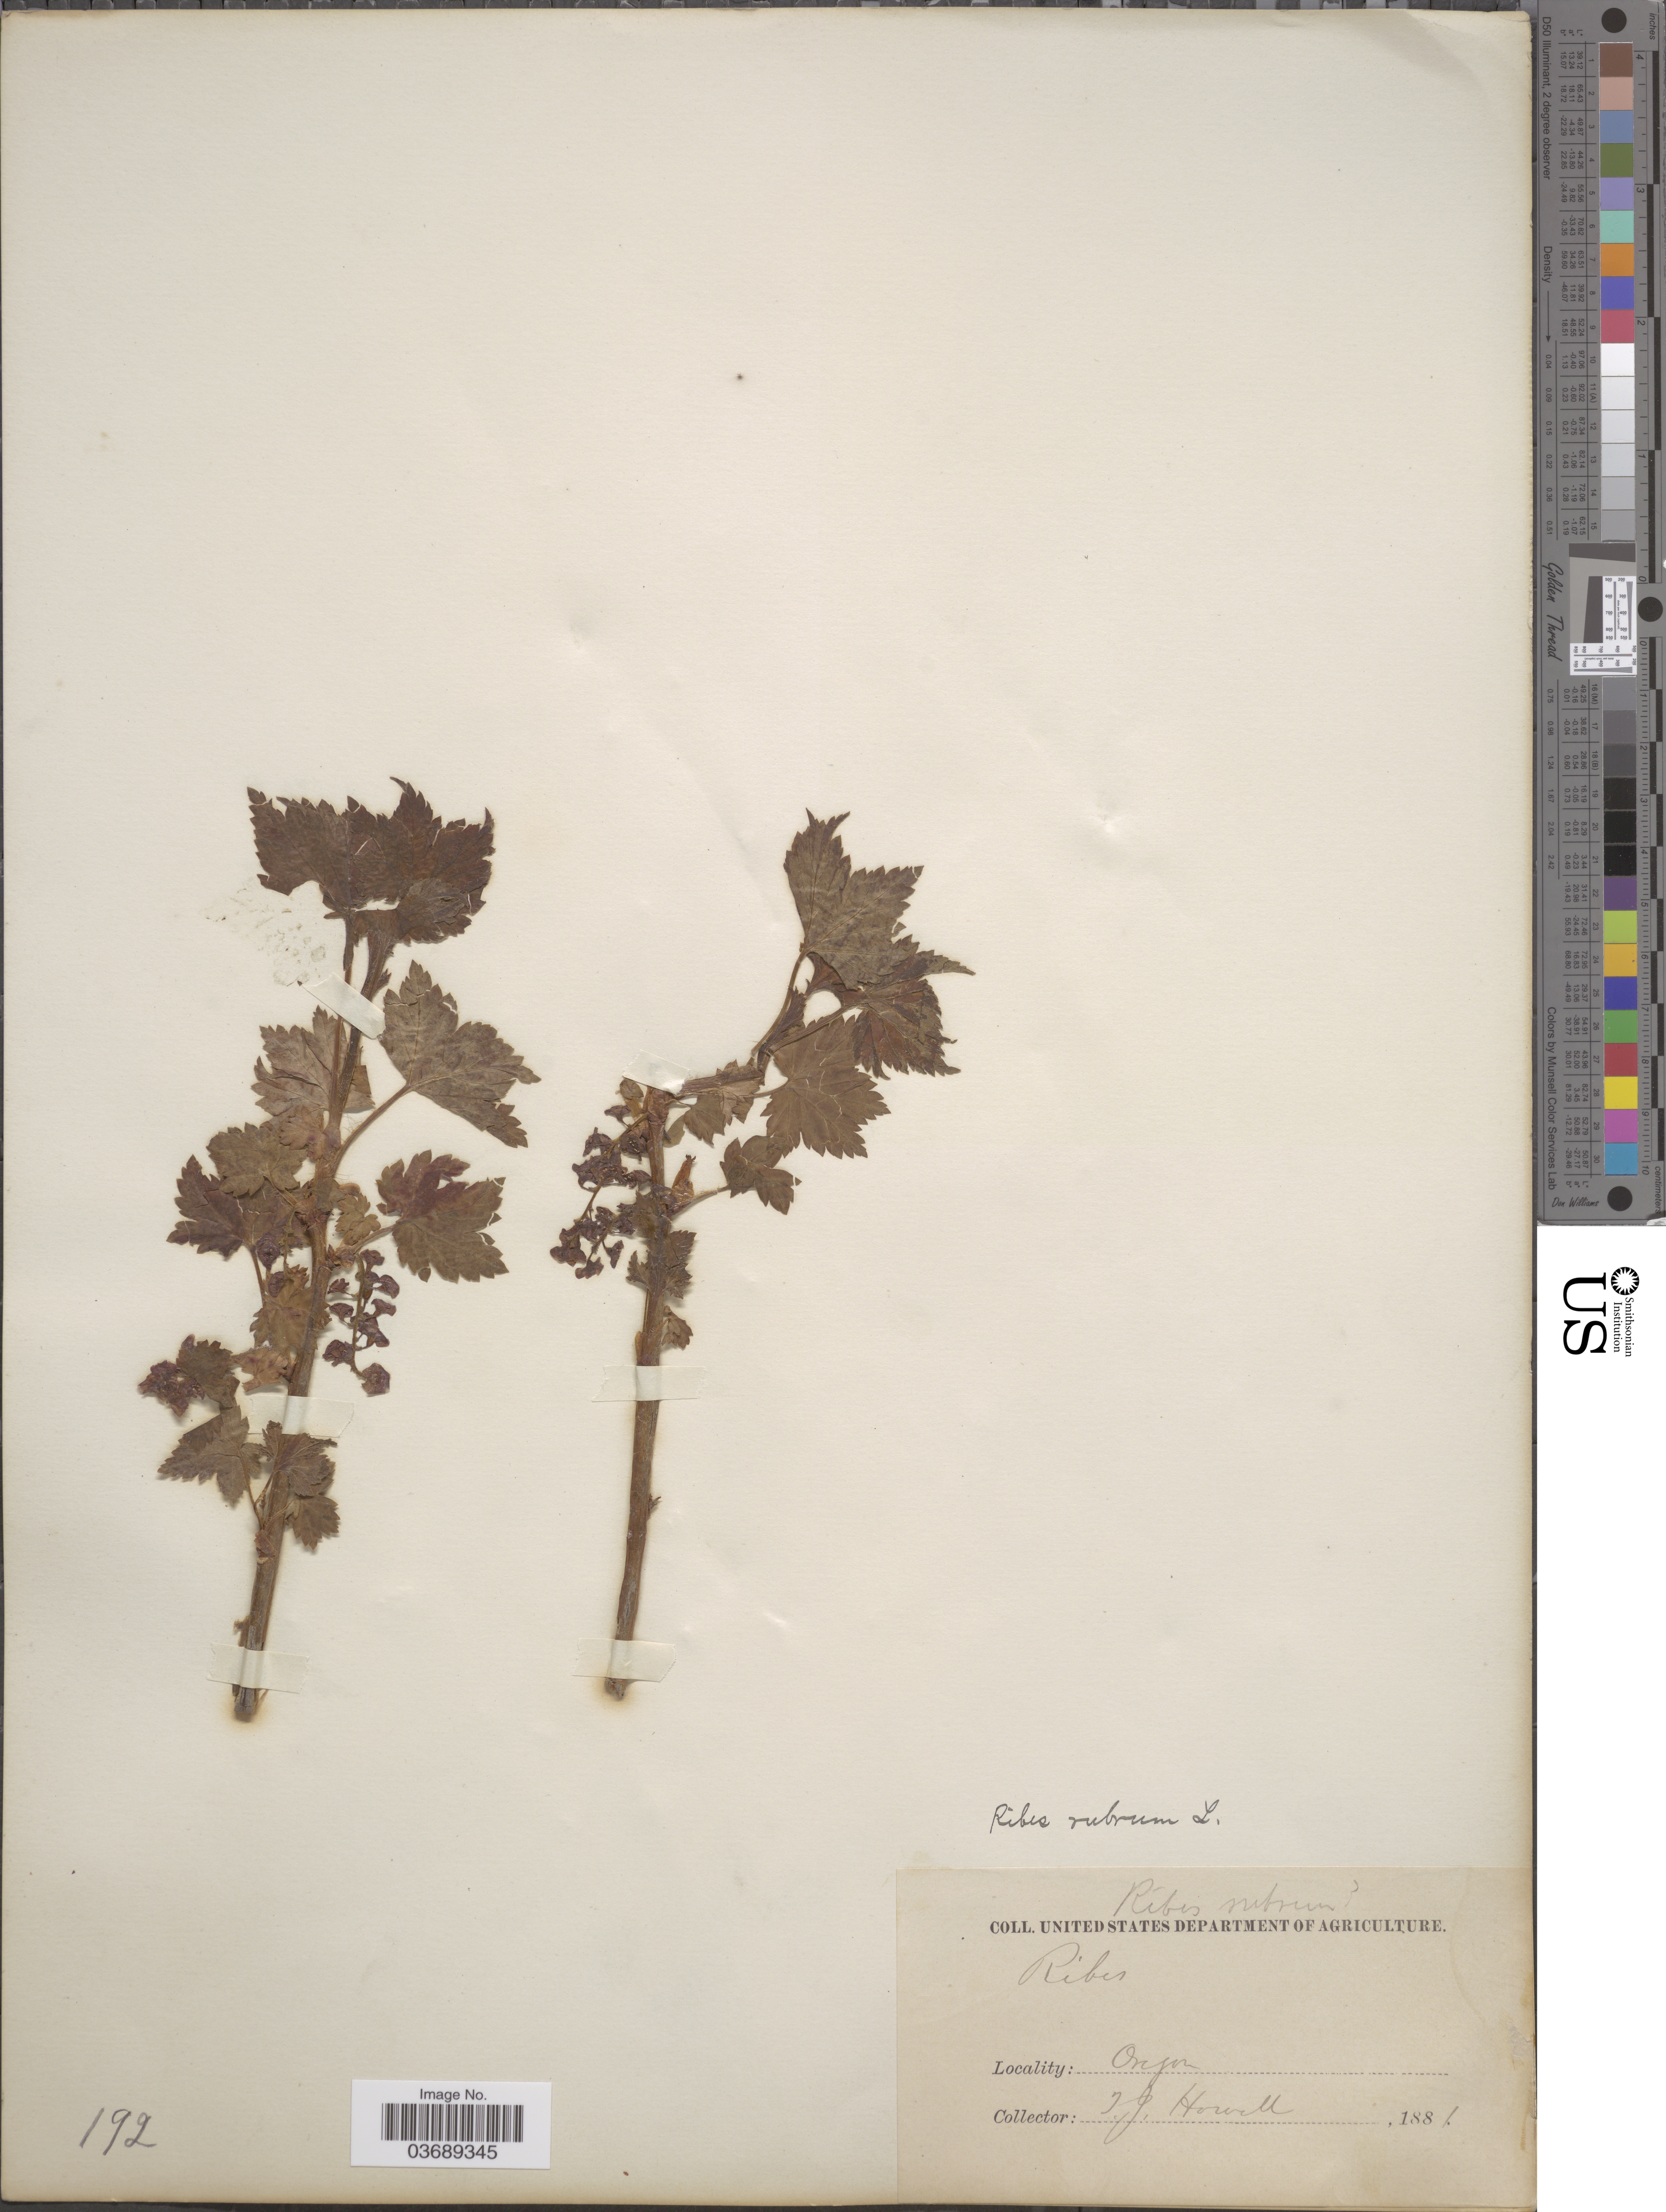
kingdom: Plantae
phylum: Tracheophyta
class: Magnoliopsida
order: Saxifragales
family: Grossulariaceae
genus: Ribes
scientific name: Ribes triste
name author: Pall.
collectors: T. J. Howell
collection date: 1881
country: United States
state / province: Oregon